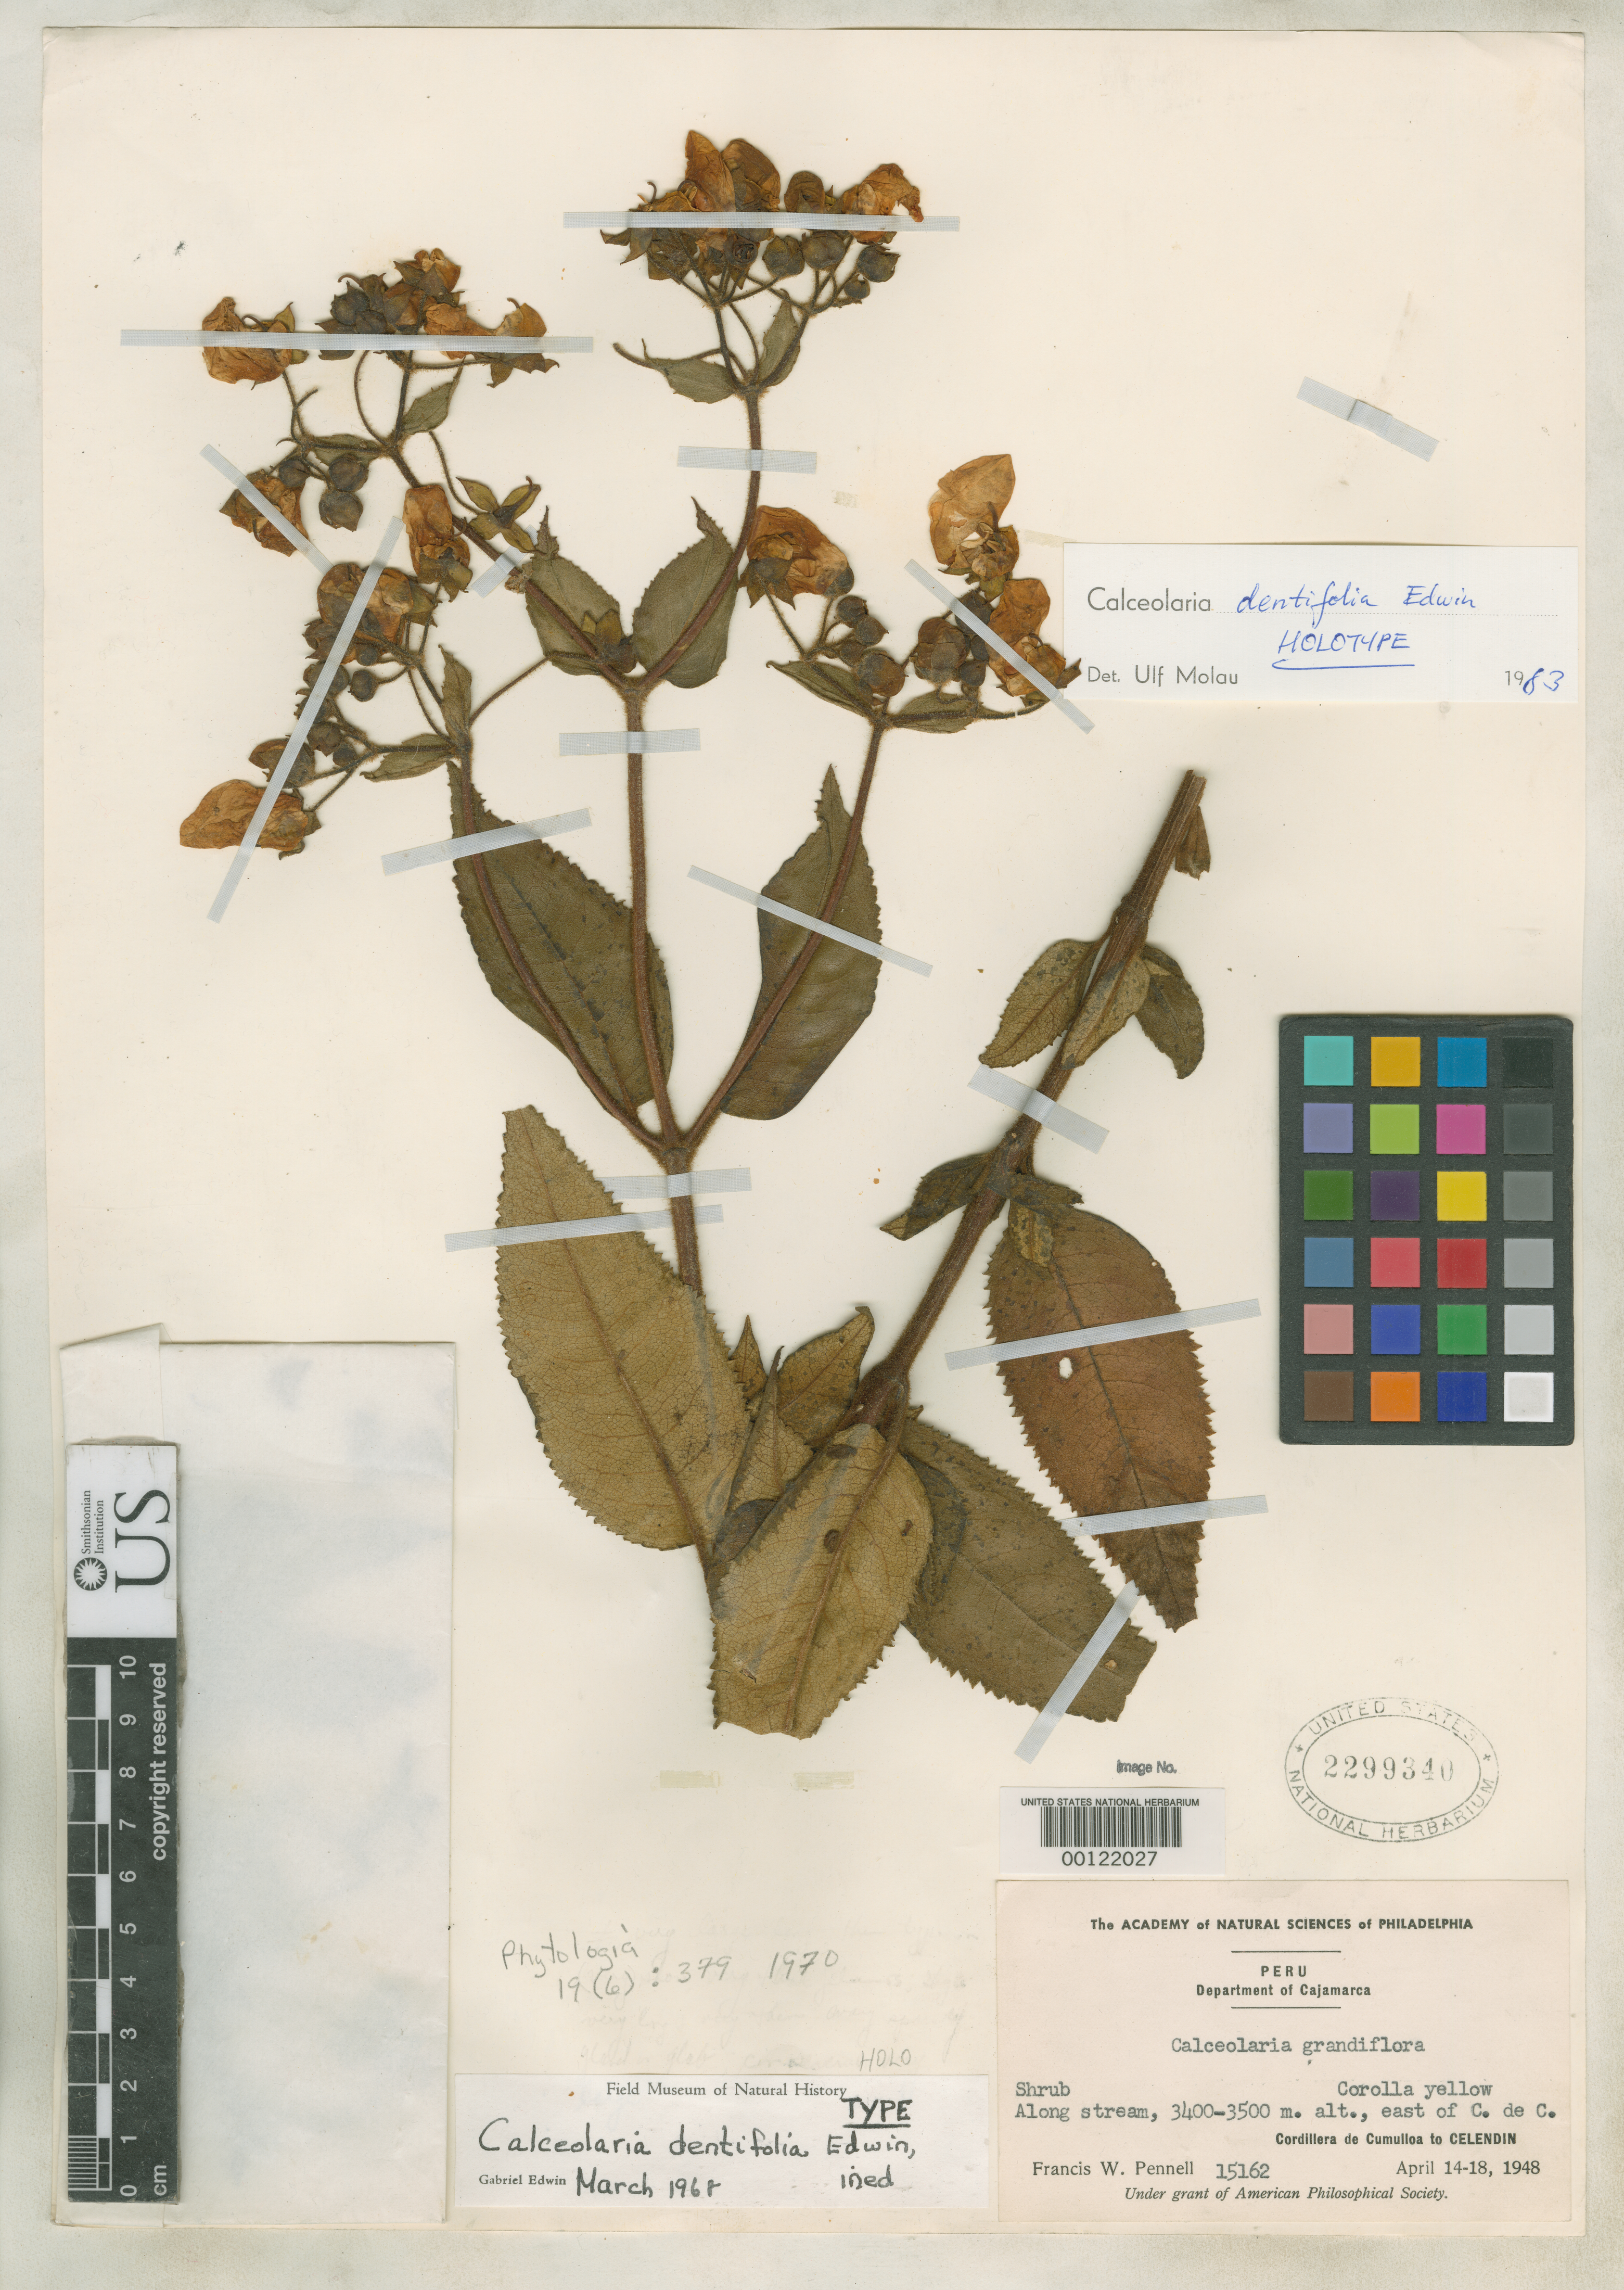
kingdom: Plantae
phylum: Tracheophyta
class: Magnoliopsida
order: Lamiales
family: Calceolariaceae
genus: Calceolaria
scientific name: Calceolaria dentifolia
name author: Edwin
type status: Holotype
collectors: F. W. Pennell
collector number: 15162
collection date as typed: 14 Apr 1948 to 18 Apr 1948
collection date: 1948-04-14/1948-04-18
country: Peru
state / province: Cajamarca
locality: Cordillera de Cumulloa to Celendín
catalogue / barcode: US 2299340